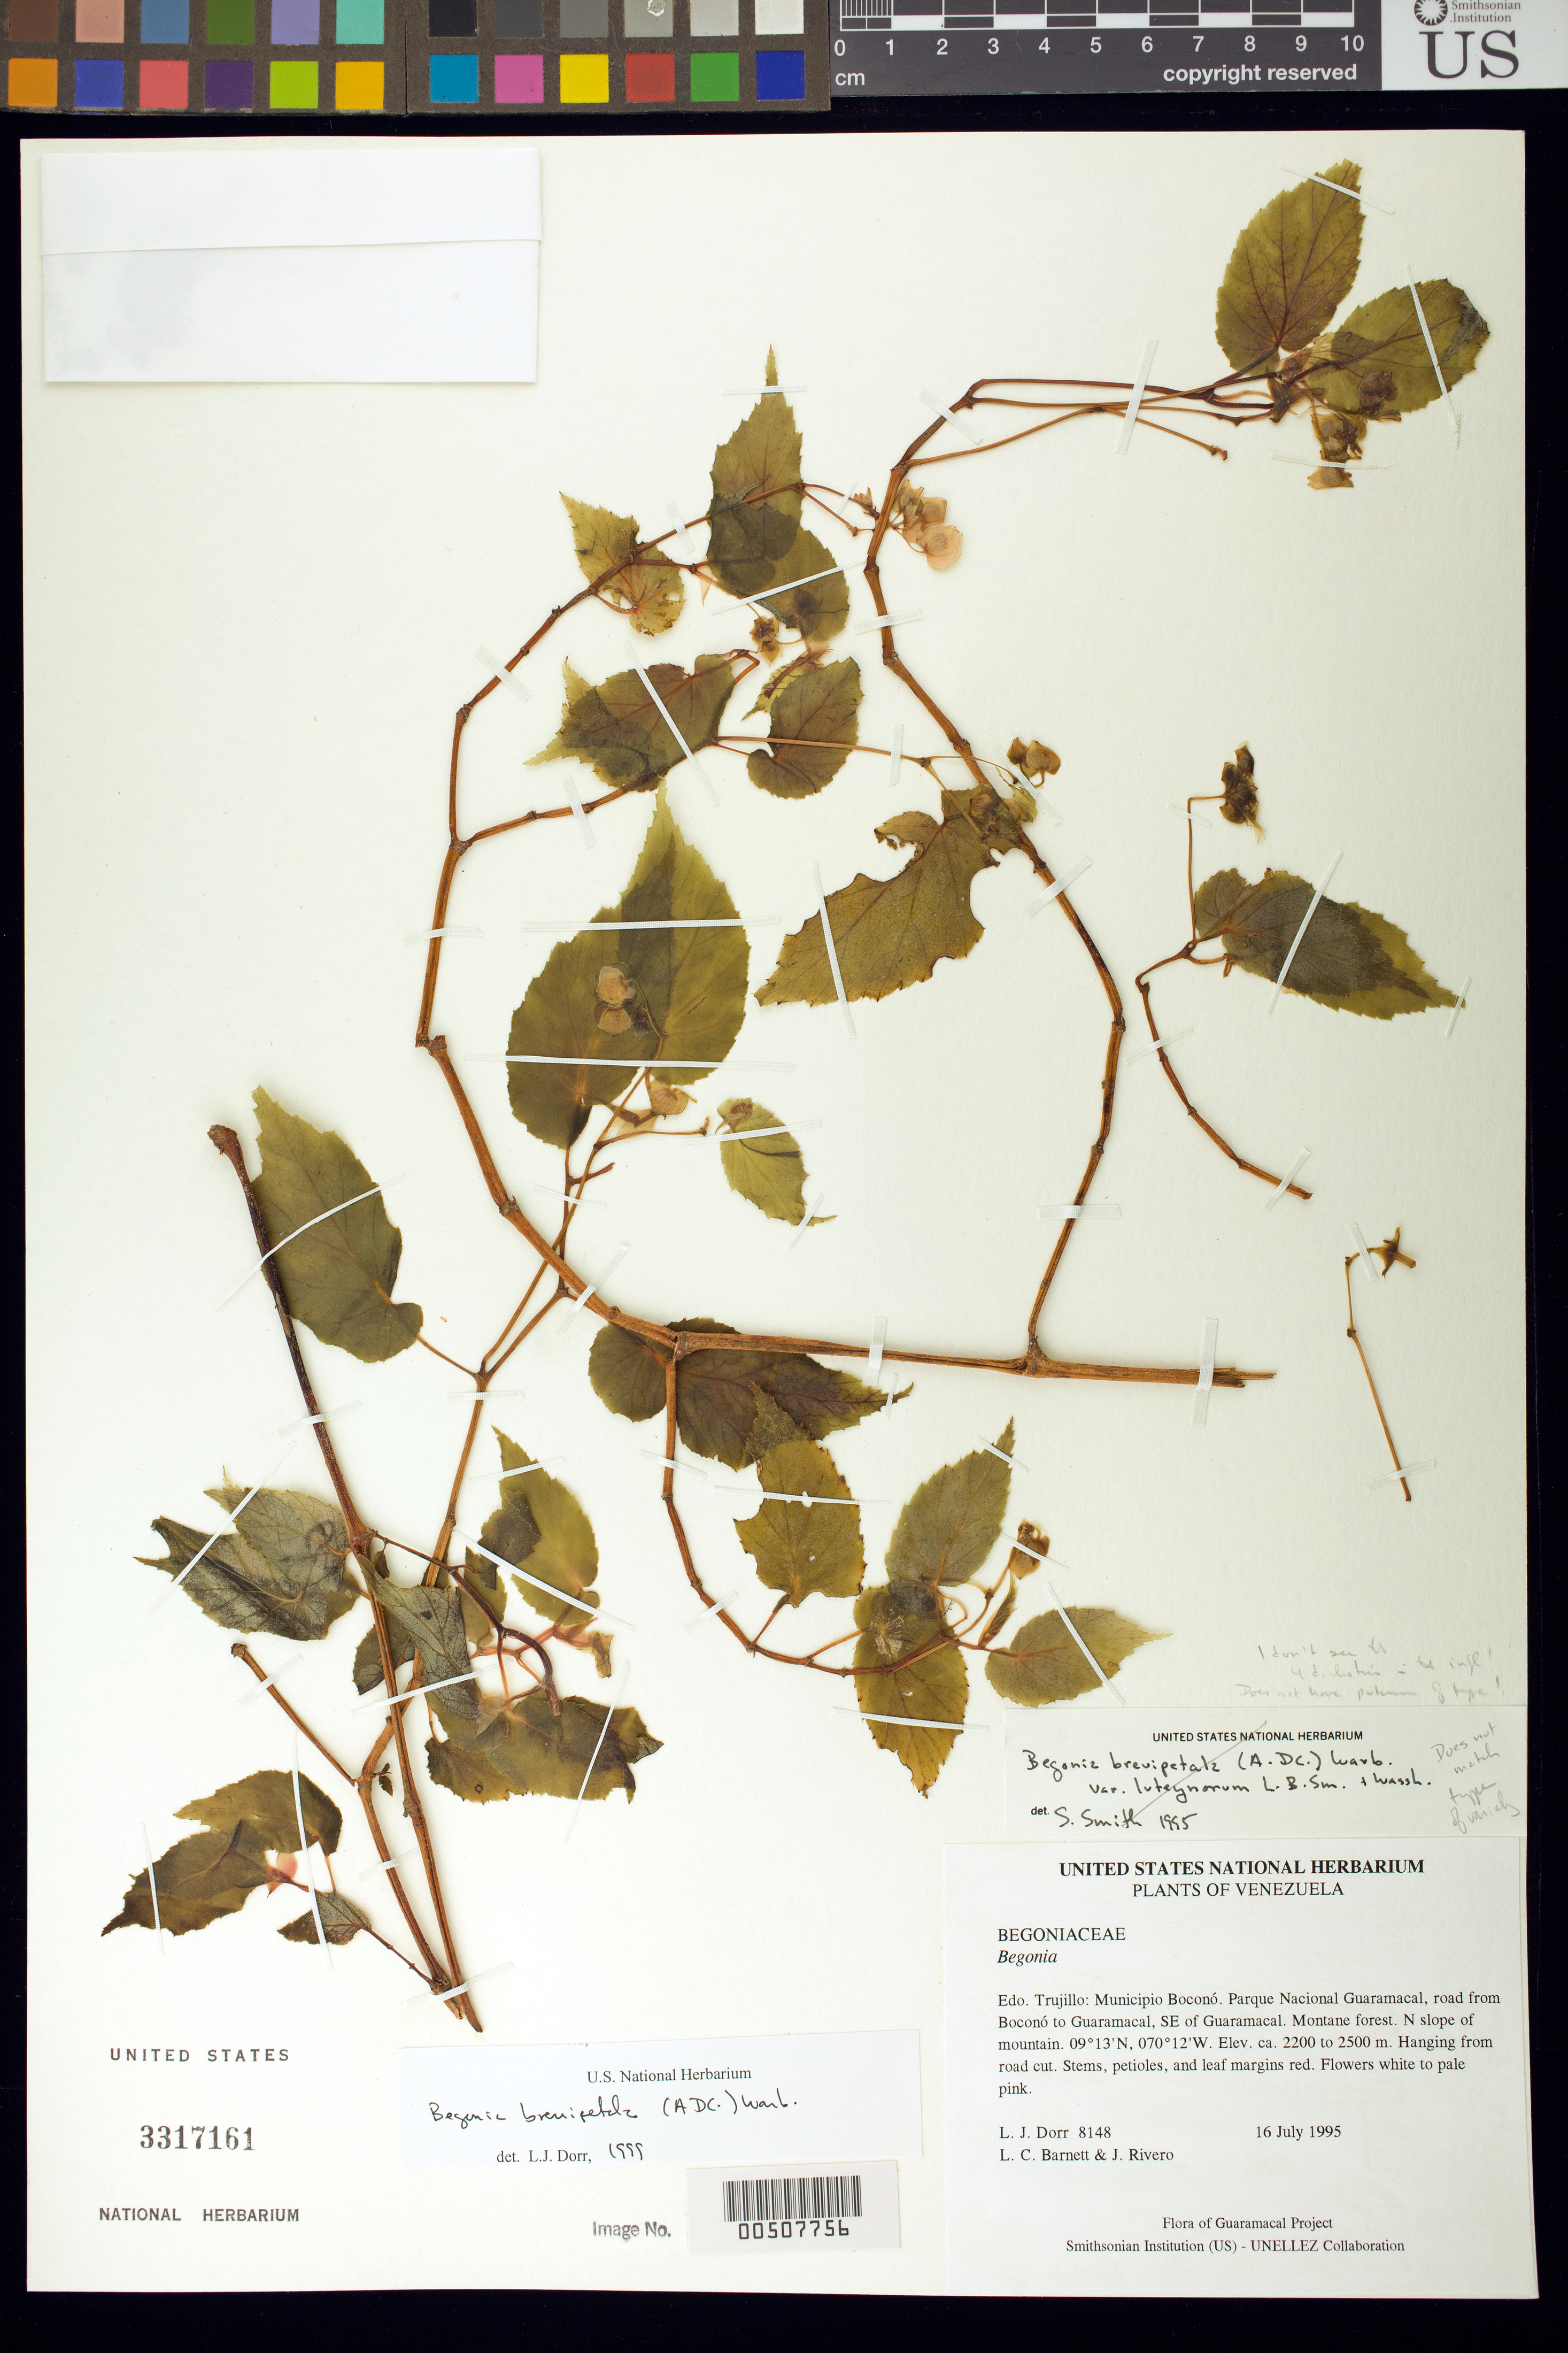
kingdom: Plantae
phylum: Tracheophyta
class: Magnoliopsida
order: Cucurbitales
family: Begoniaceae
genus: Begonia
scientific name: Begonia brevipetala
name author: (A. DC.) Warb.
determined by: Dorr, L. J., (BOT), Smithsonian Institution - National Museum of Natural History (UNITED STATES)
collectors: L. J. Dorr, L. C. Barnett & J. Rivero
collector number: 8148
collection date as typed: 16 Jul 1995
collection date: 1995-07-16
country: Venezuela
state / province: Trujillo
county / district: Boconó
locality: Parque Nacional Guaramacal, road from Boconó to Guaramacal, SE of Guaramacal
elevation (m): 2200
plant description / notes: K, NY, PORT, US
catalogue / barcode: US 3317161